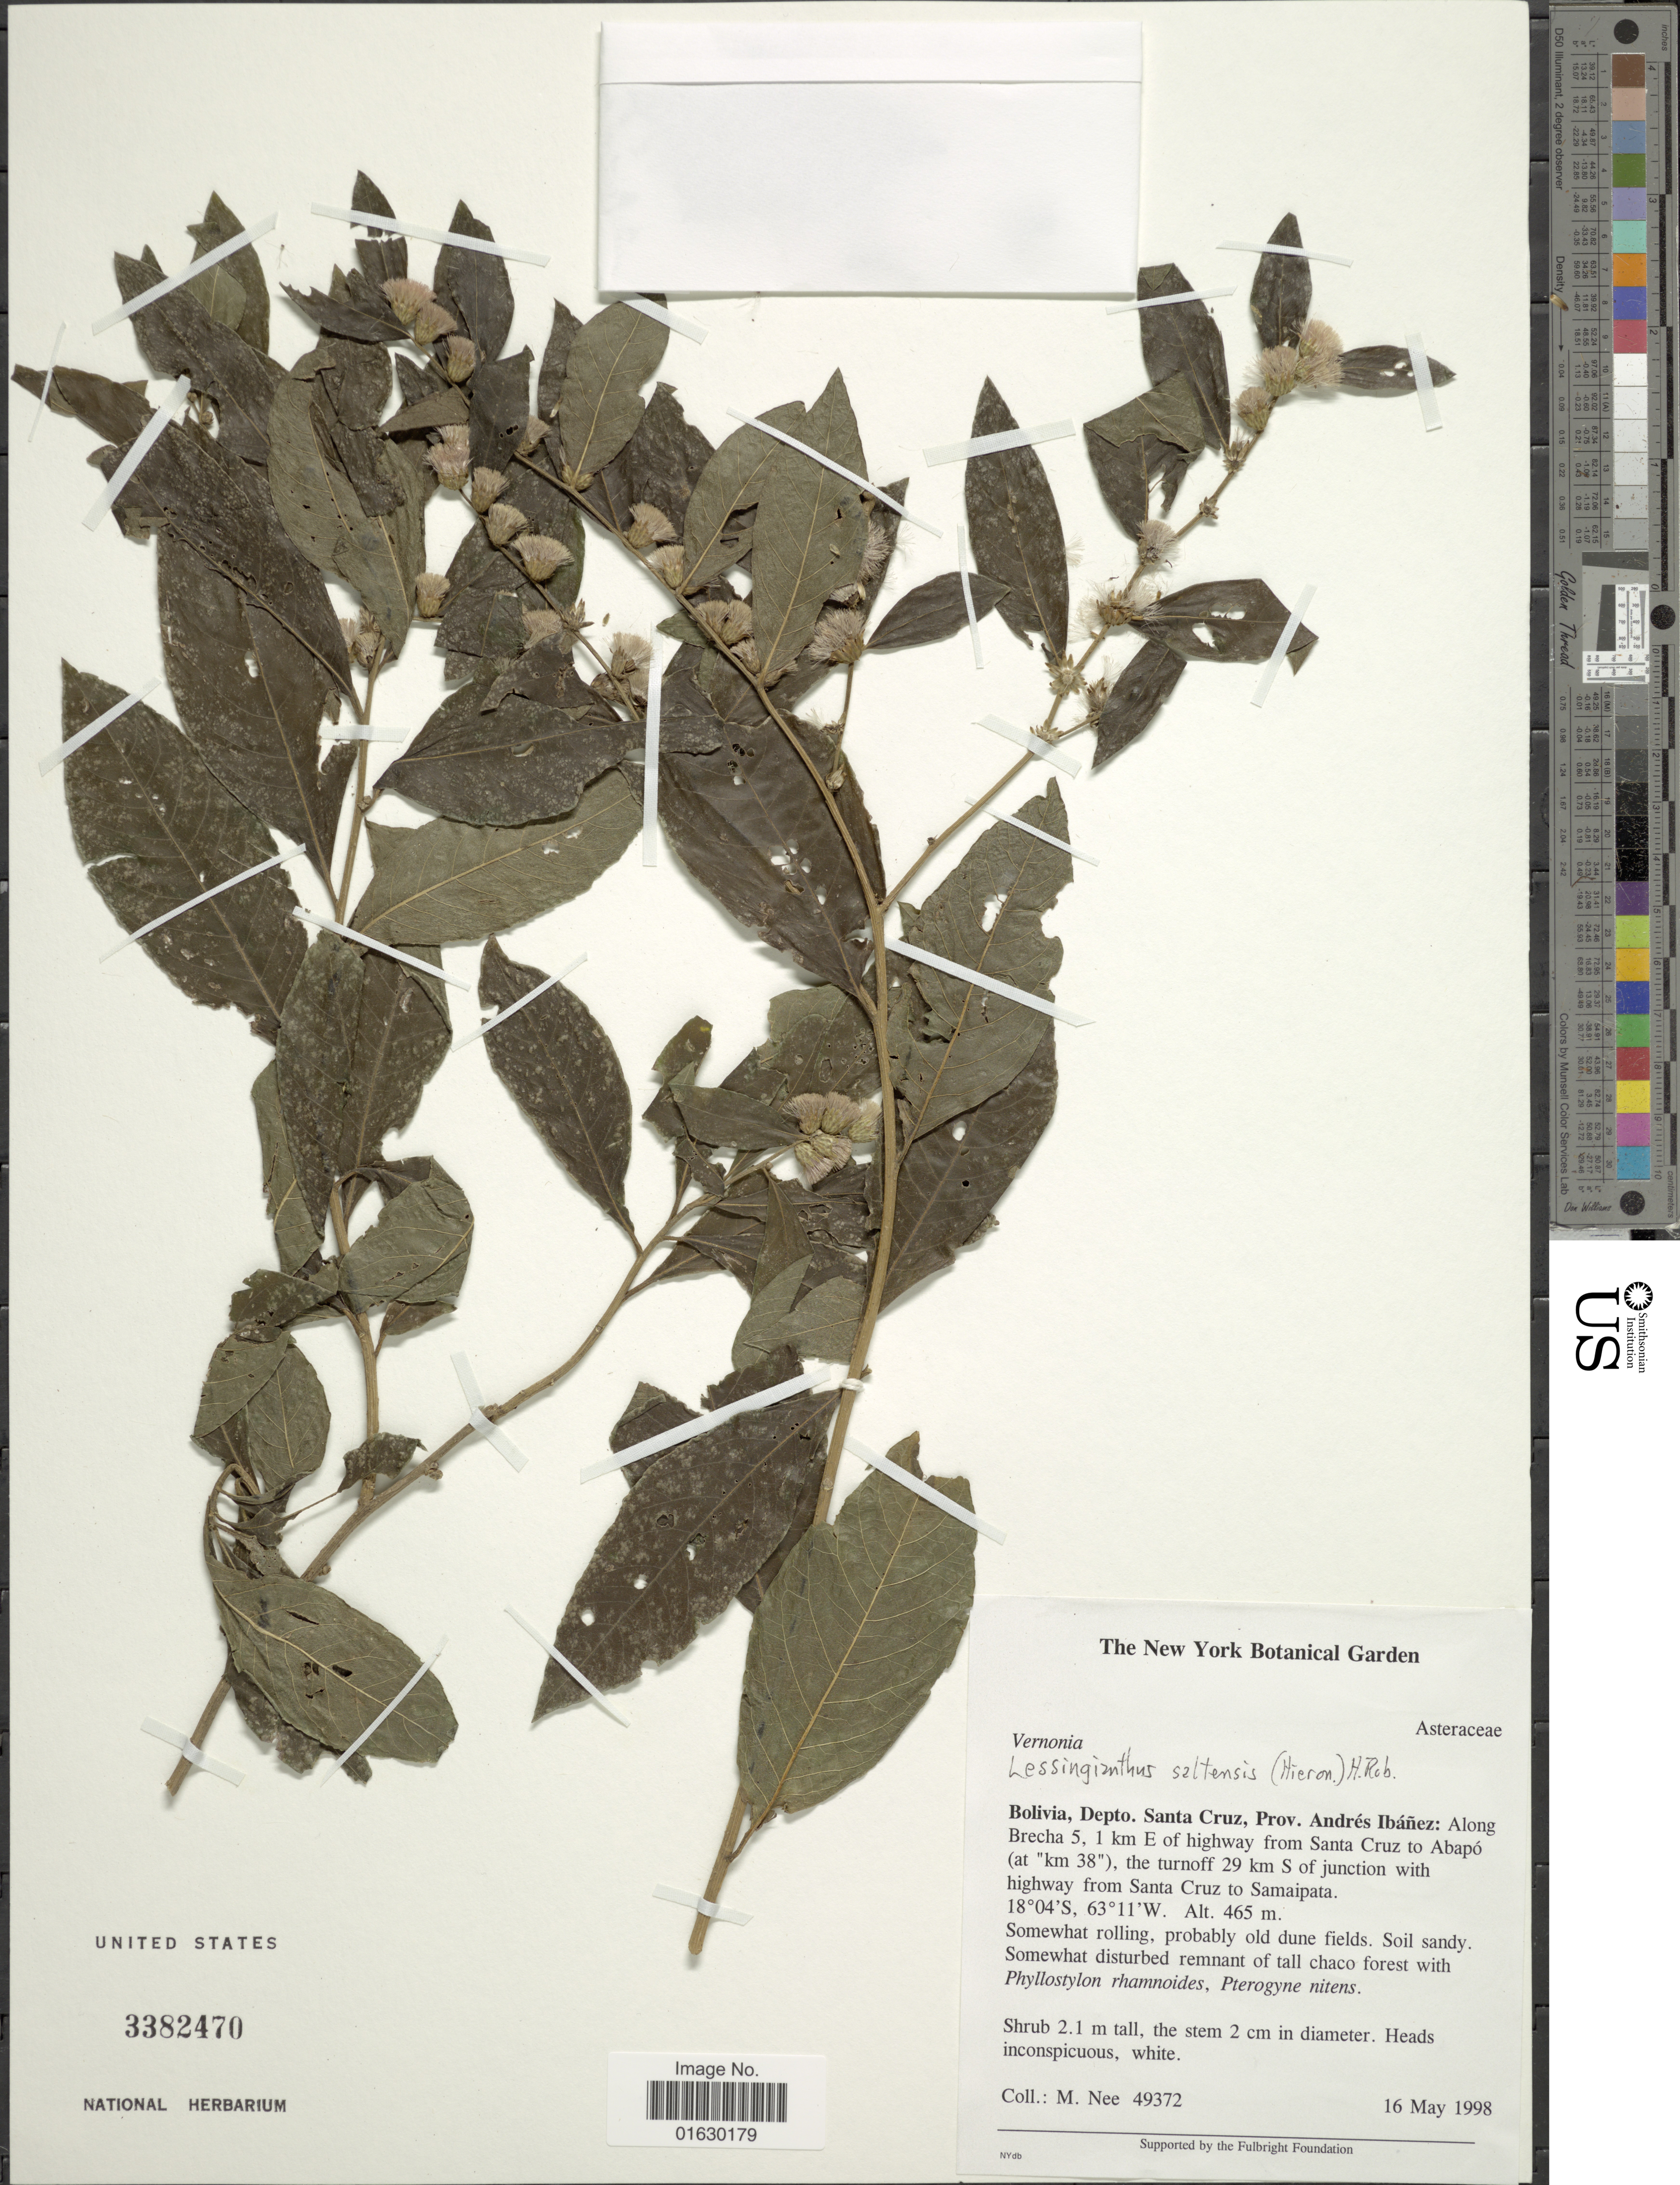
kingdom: Plantae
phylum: Tracheophyta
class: Magnoliopsida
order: Asterales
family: Asteraceae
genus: Lessingianthus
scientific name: Lessingianthus saltensis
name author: (Hieron.) H. Rob.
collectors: M. Nee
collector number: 49372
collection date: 1998-05-16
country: Bolivia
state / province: Santa Cruz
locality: Depto. Santa Cruz, Prov.Andres Ibanez, along Brecha 5.1 km E of highway from Santa Cruz to abapo (at km 38), the turnoff 29 km S of junction with highway from Santa Cruz to Samaipata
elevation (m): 465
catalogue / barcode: US 3382470